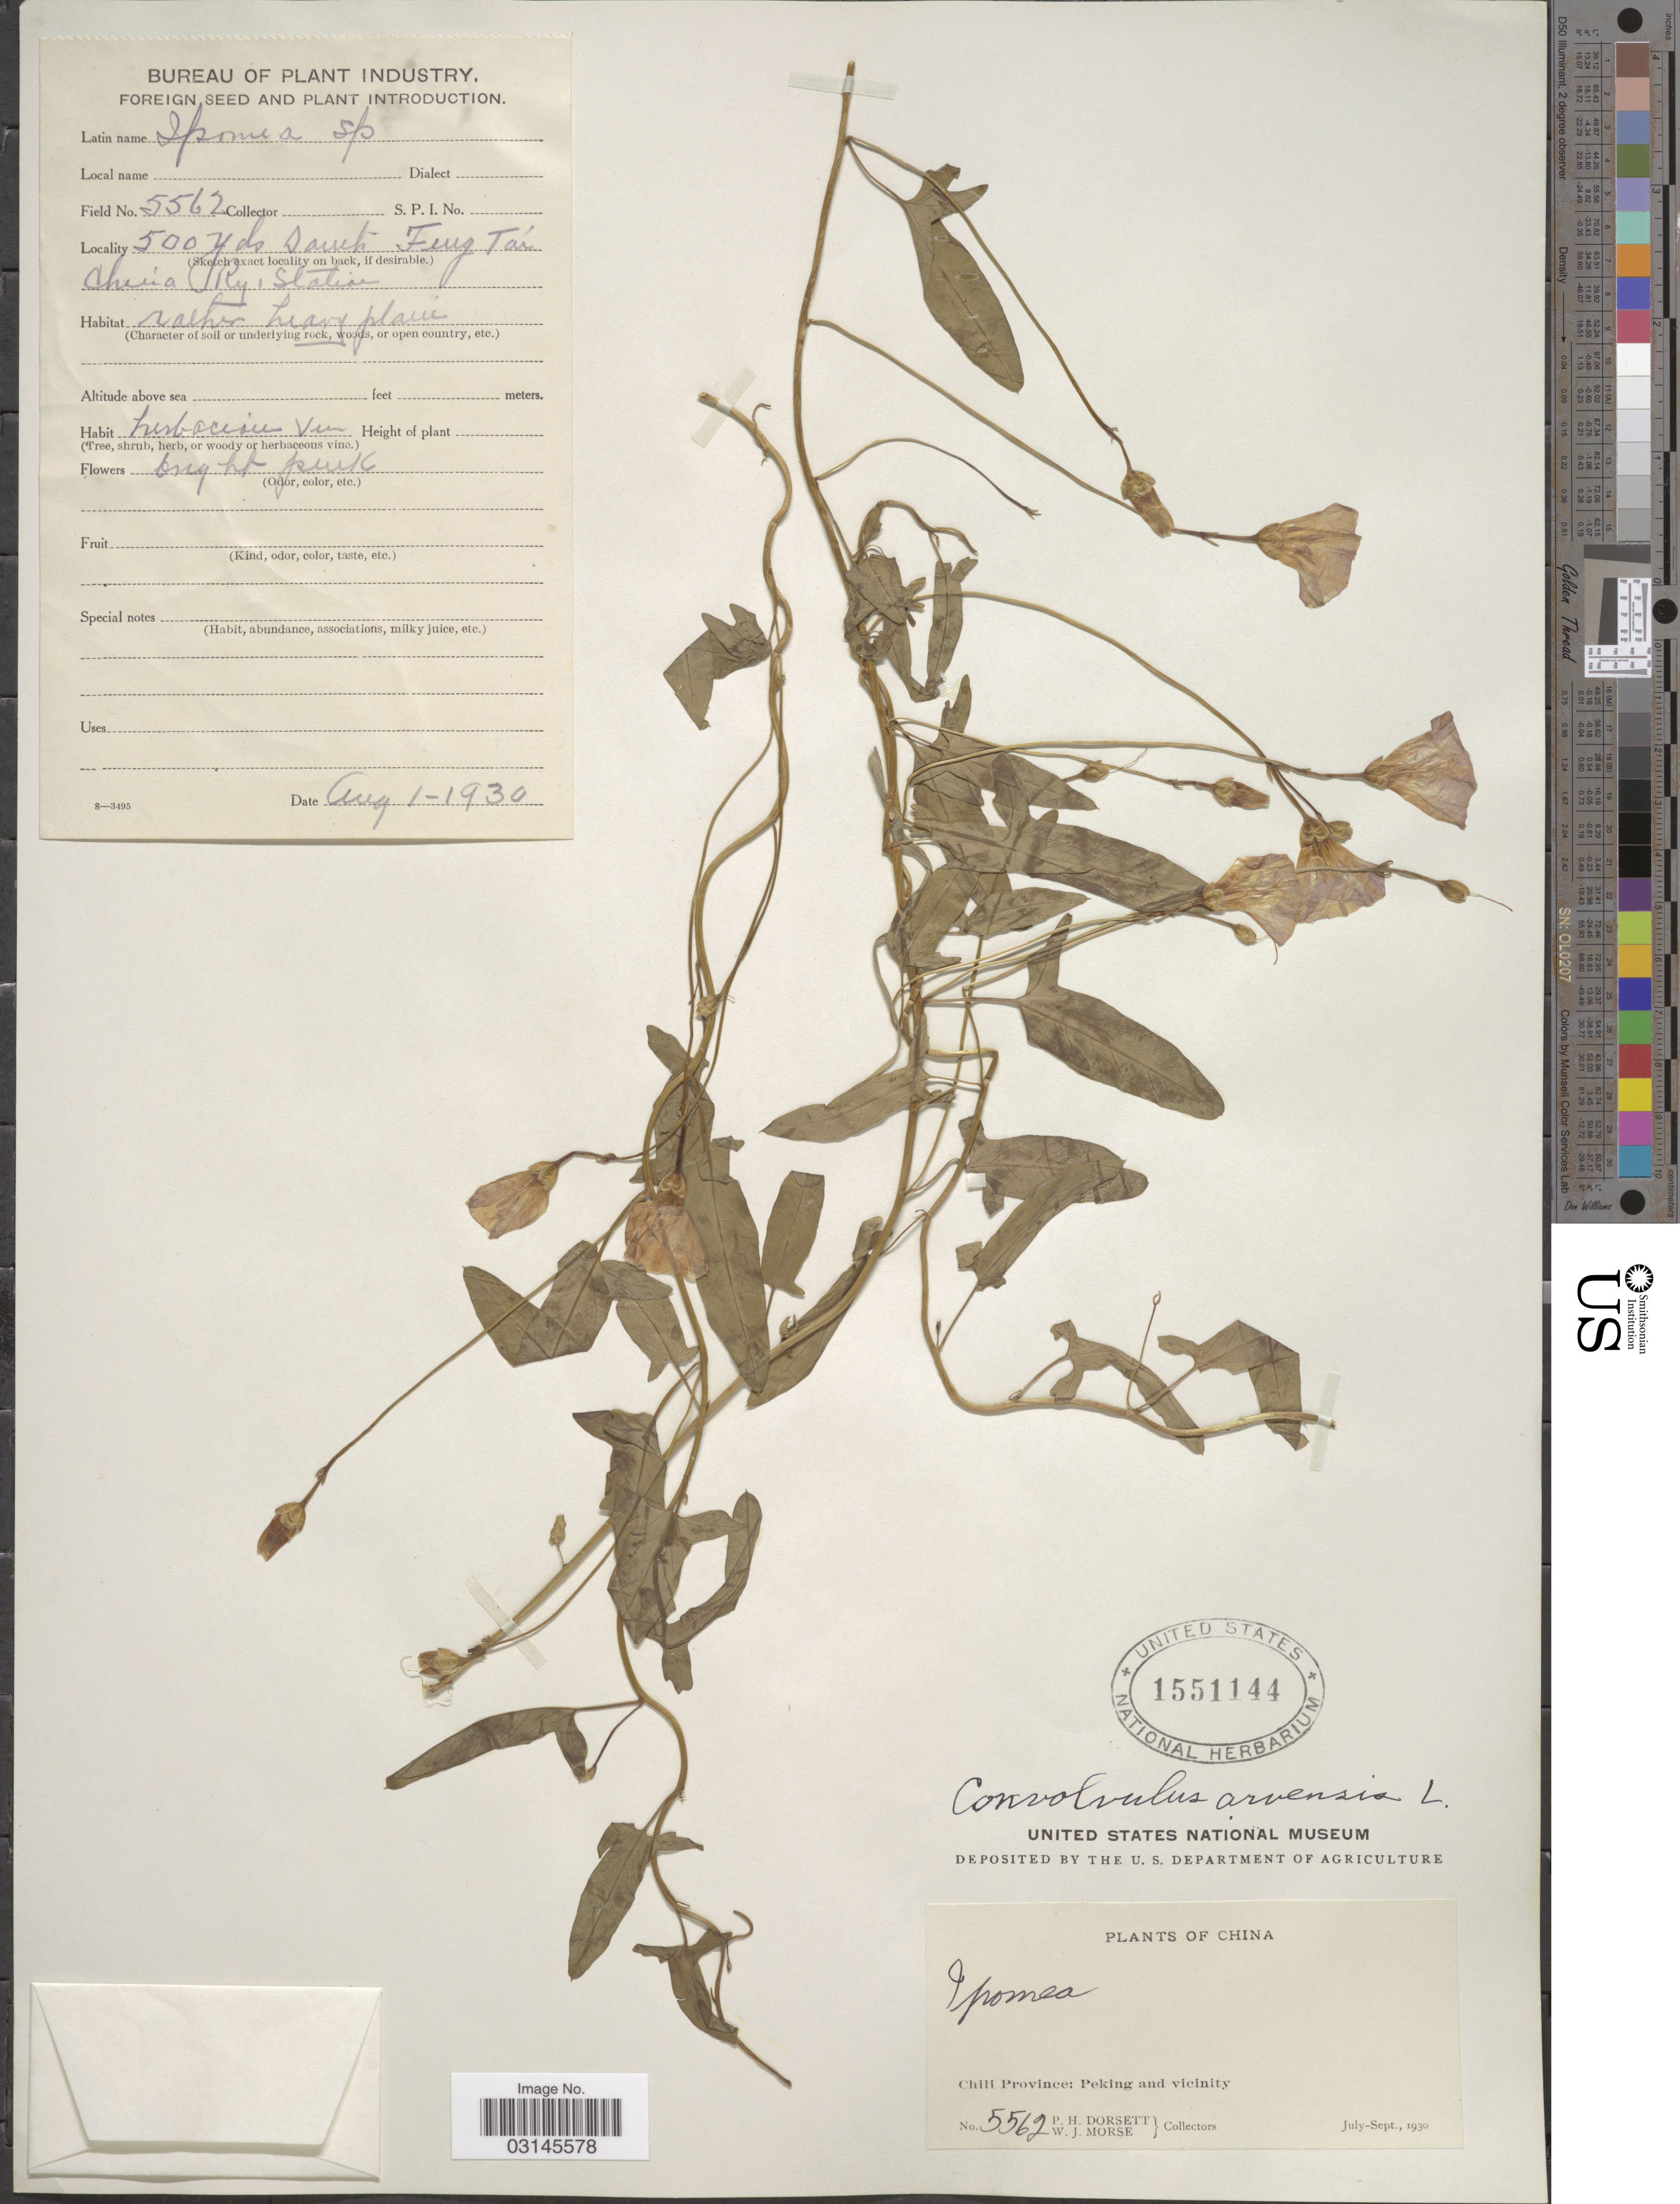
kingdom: Plantae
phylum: Tracheophyta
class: Magnoliopsida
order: Solanales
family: Convolvulaceae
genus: Convolvulus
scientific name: Convolvulus arvensis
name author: L.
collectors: P. H. Dorsett & W. J. Morse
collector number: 5562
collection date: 1930-08-01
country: China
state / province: Beijing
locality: Chili Province: Peking and vicinity. 500 yds south Feng Tai China Ry. Station.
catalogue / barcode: US 1551144